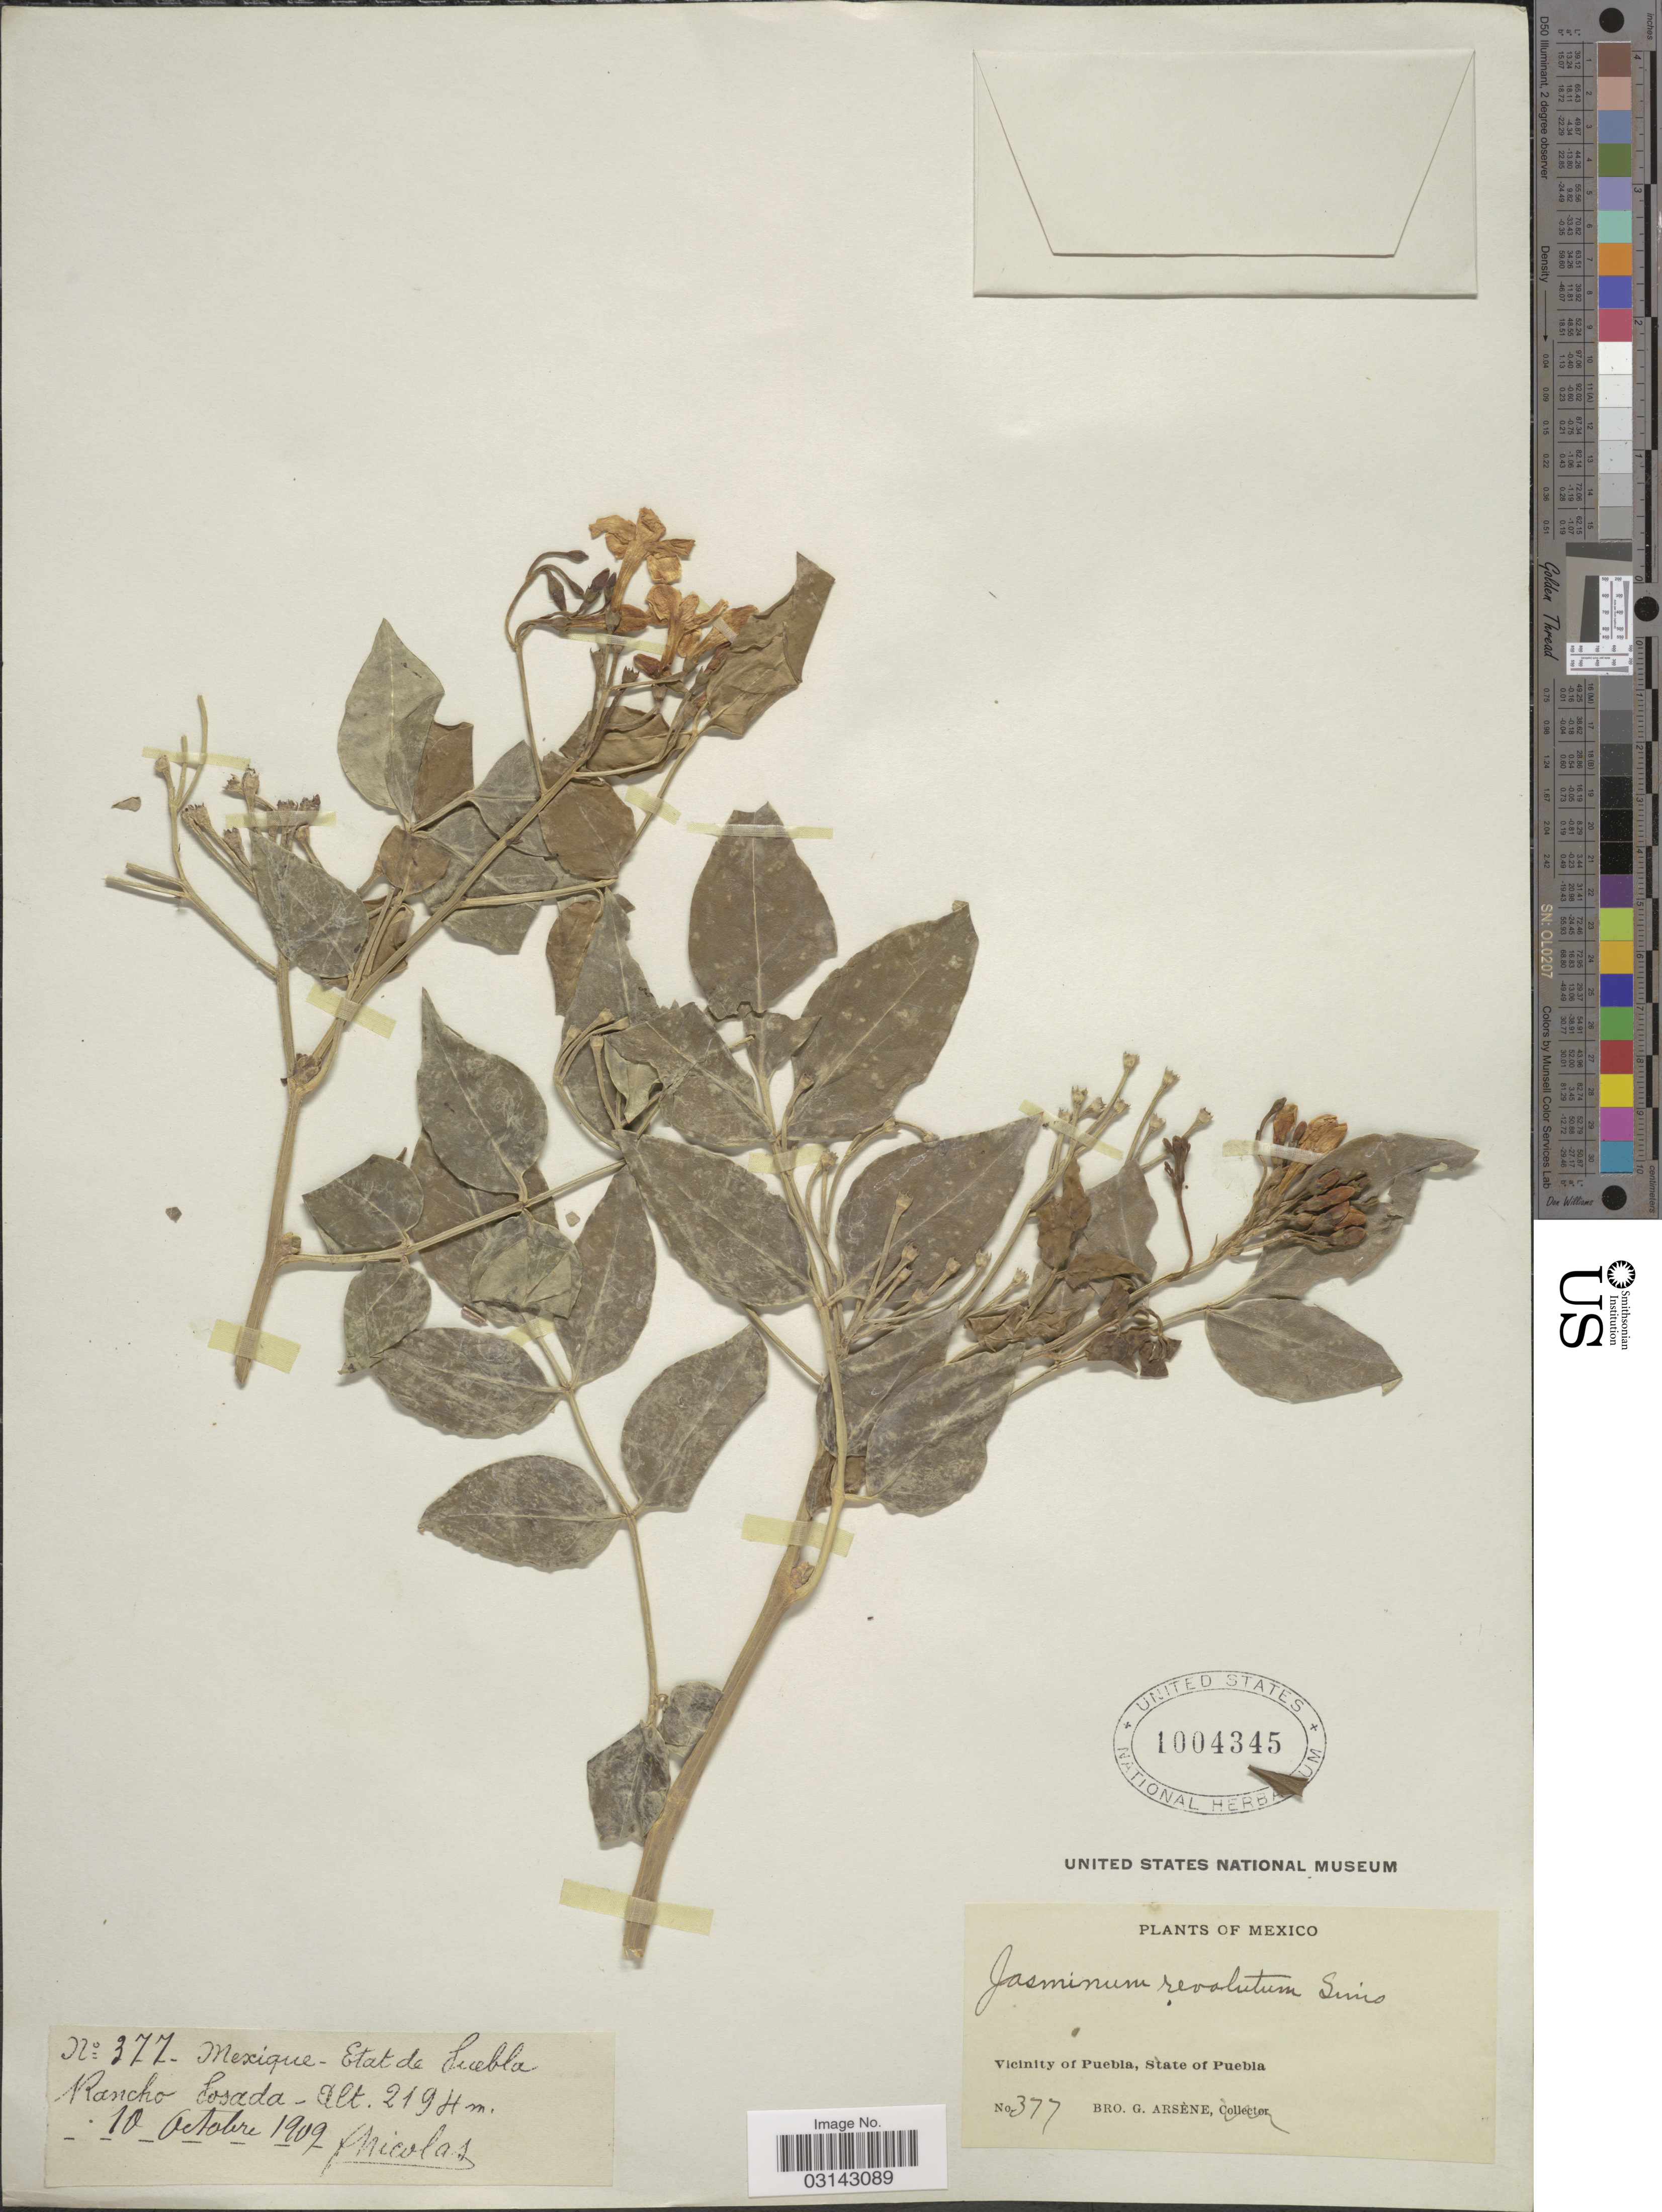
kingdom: Plantae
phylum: Tracheophyta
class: Magnoliopsida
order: Lamiales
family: Oleaceae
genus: Jasminum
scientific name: Jasminum humile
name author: L.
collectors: Bro. G. Arsène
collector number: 377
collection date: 1909-10-10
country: Mexico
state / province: Puebla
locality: Estat de Puebla. Rancho Posada. Vicinity of Puebla, State of Puebla.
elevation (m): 2194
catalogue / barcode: US 1004345